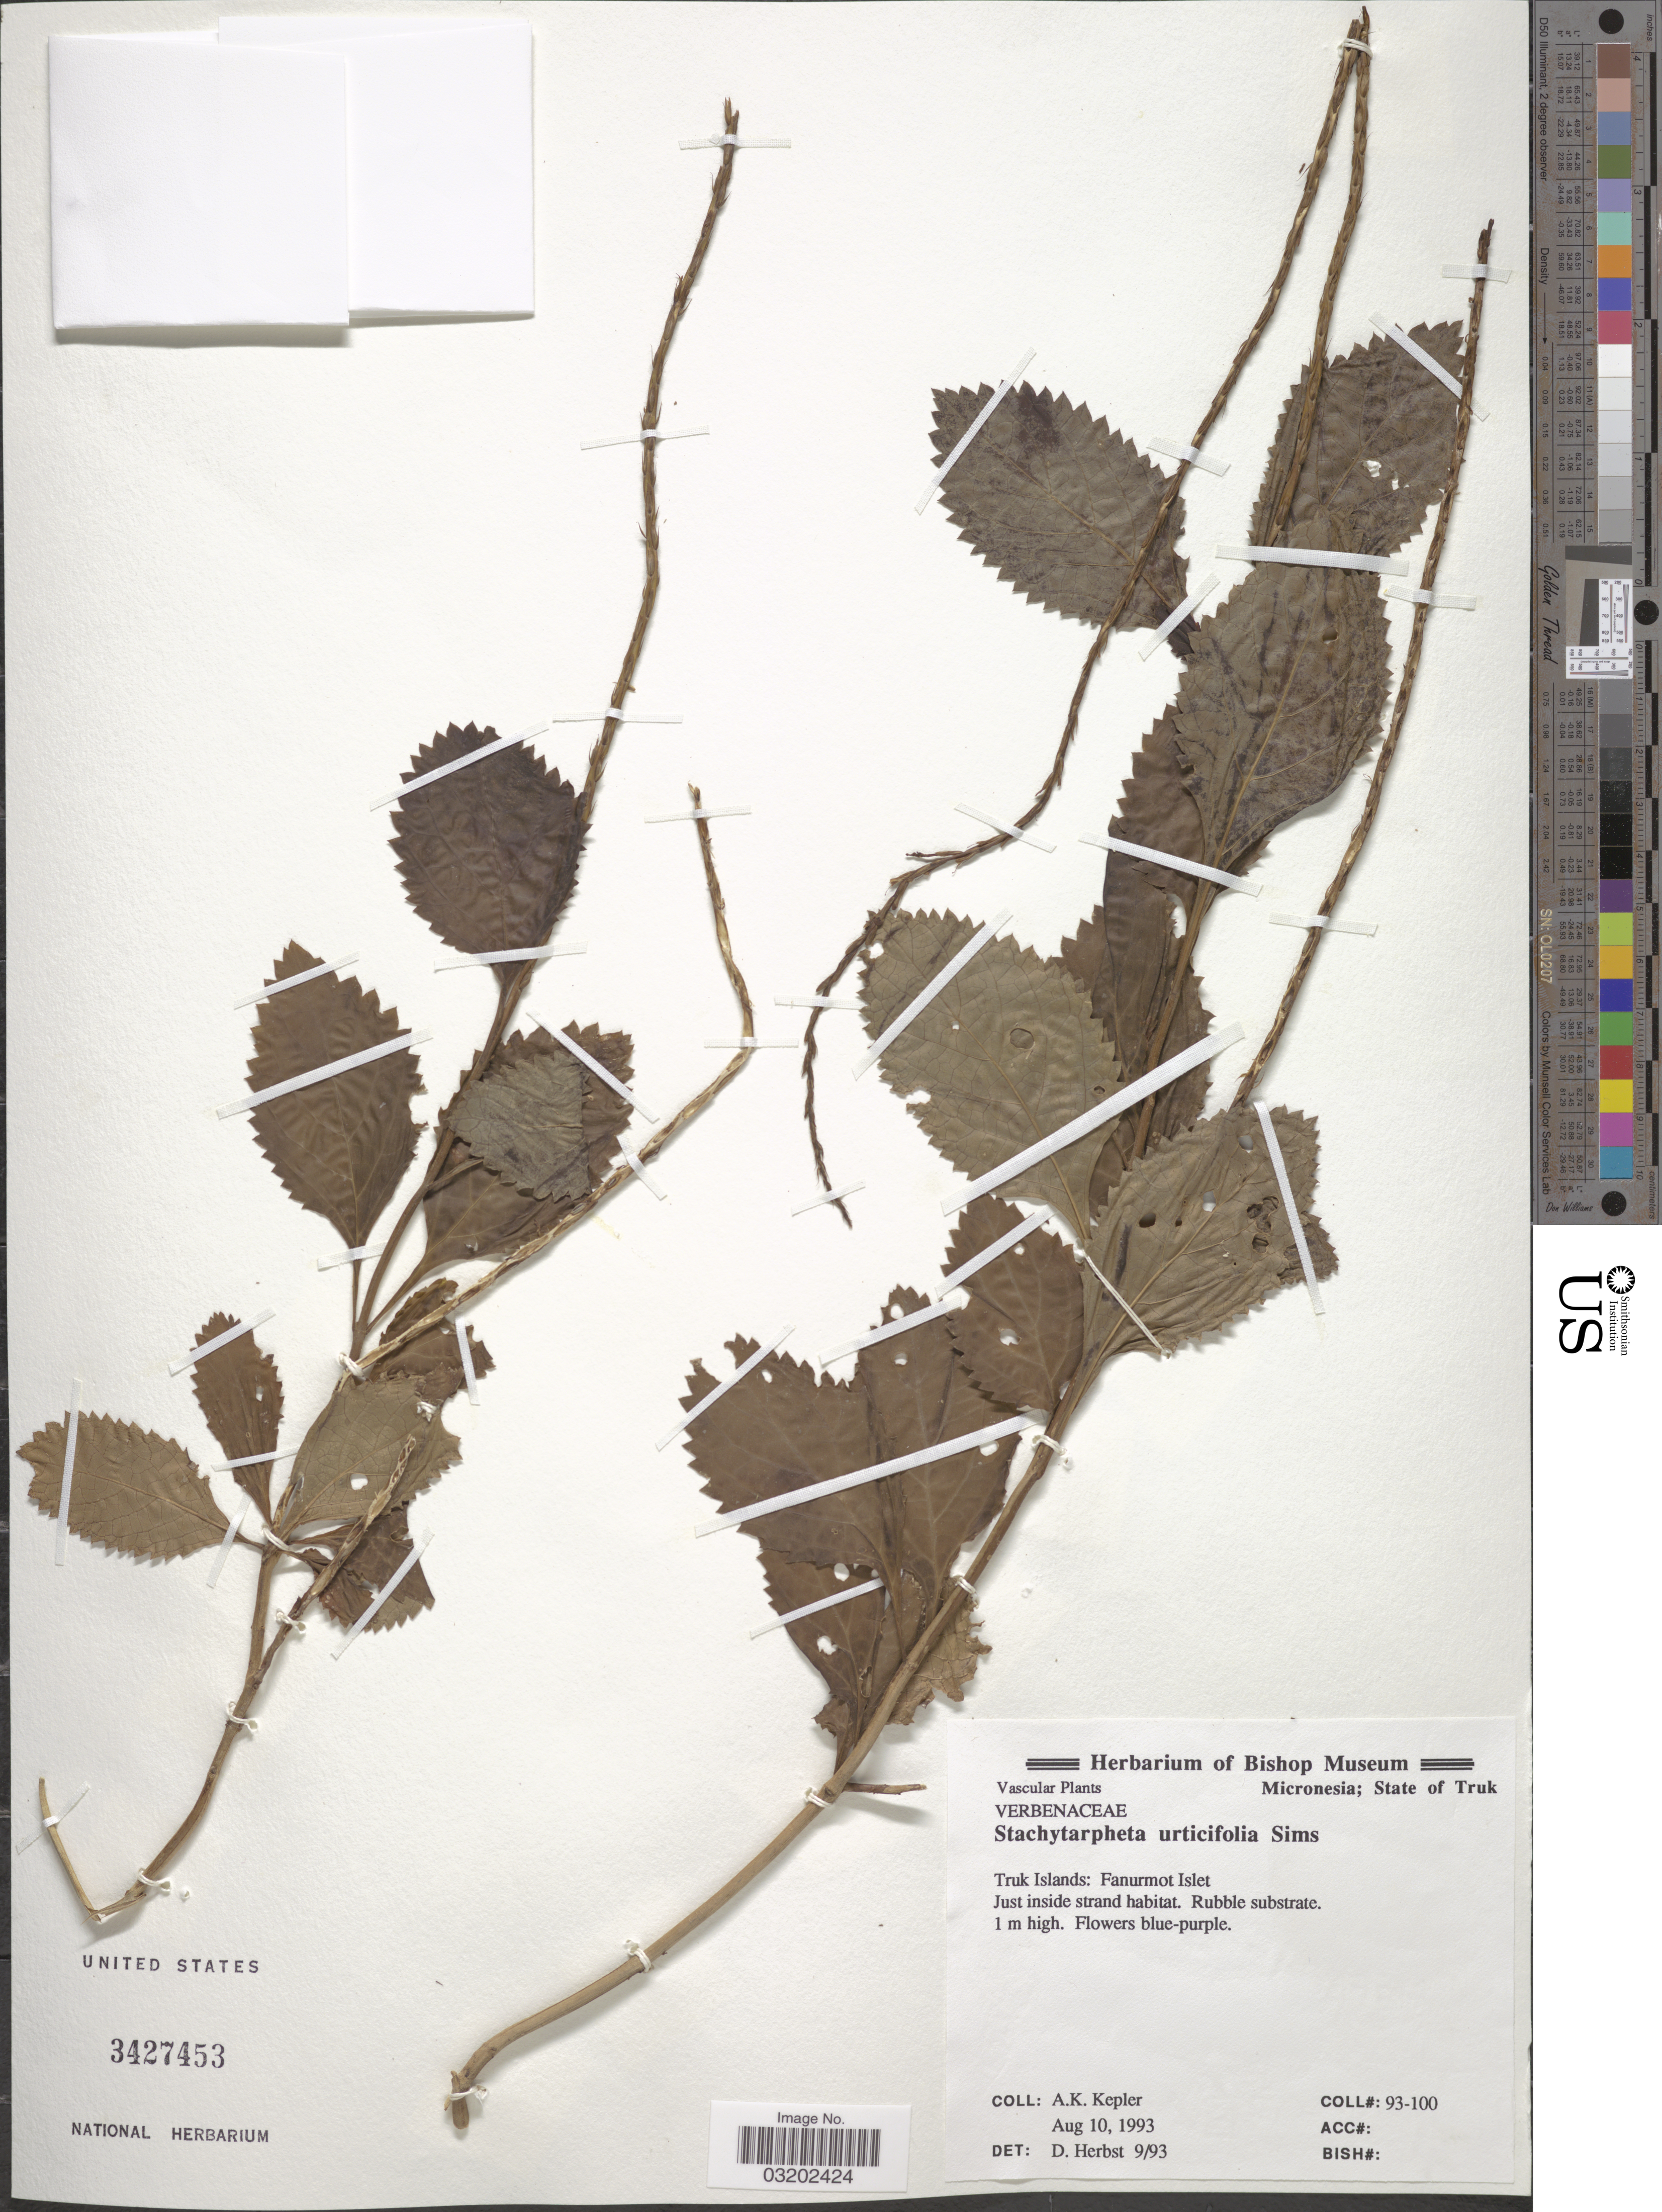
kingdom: Plantae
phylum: Tracheophyta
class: Magnoliopsida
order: Lamiales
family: Verbenaceae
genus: Stachytarpheta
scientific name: Stachytarpheta urticifolia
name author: Sims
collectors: A. K. Kepler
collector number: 93-100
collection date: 1993-08-10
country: Micronesia, Federated States of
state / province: Truk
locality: Truk Islands: Fanurmot Islet.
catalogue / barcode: US 3427453